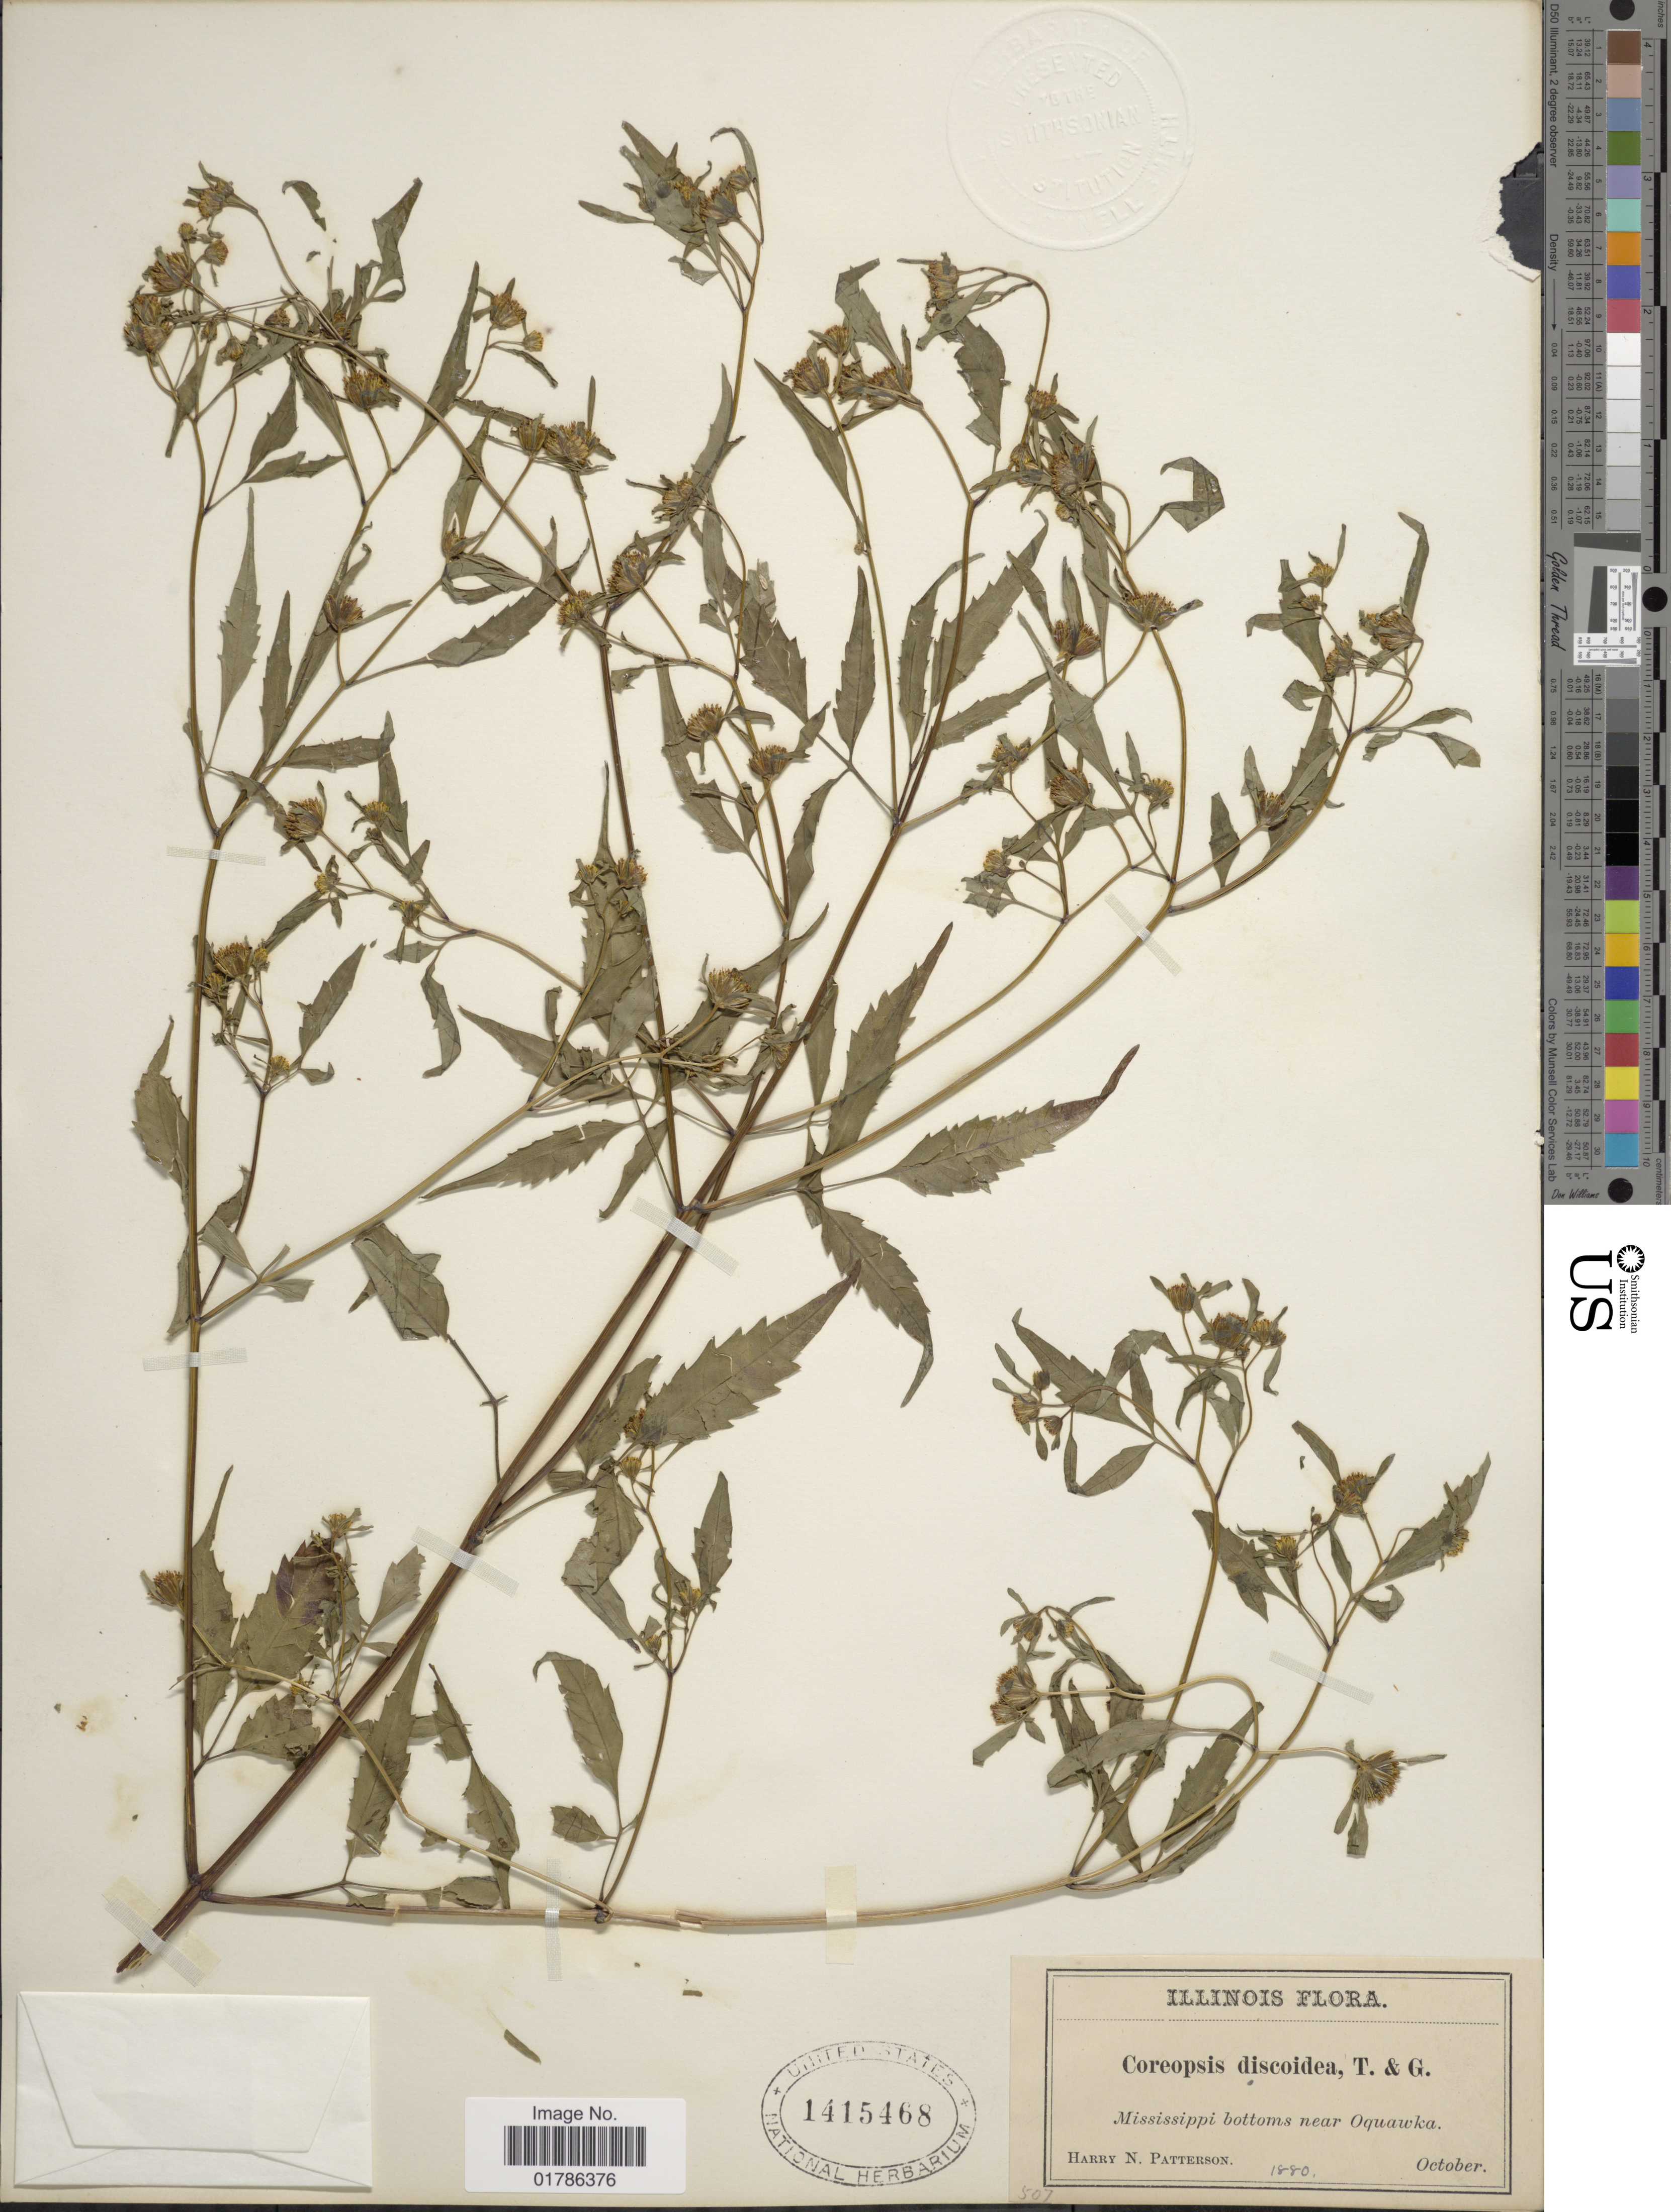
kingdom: Plantae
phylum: Tracheophyta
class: Magnoliopsida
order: Asterales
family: Asteraceae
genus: Bidens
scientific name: Bidens discoidea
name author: (Torr. & A. Gray) Britton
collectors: H. N. Patterson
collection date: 1880-10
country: United States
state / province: Illinois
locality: Mississippi bottoms near Oquawka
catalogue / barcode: US 1415468